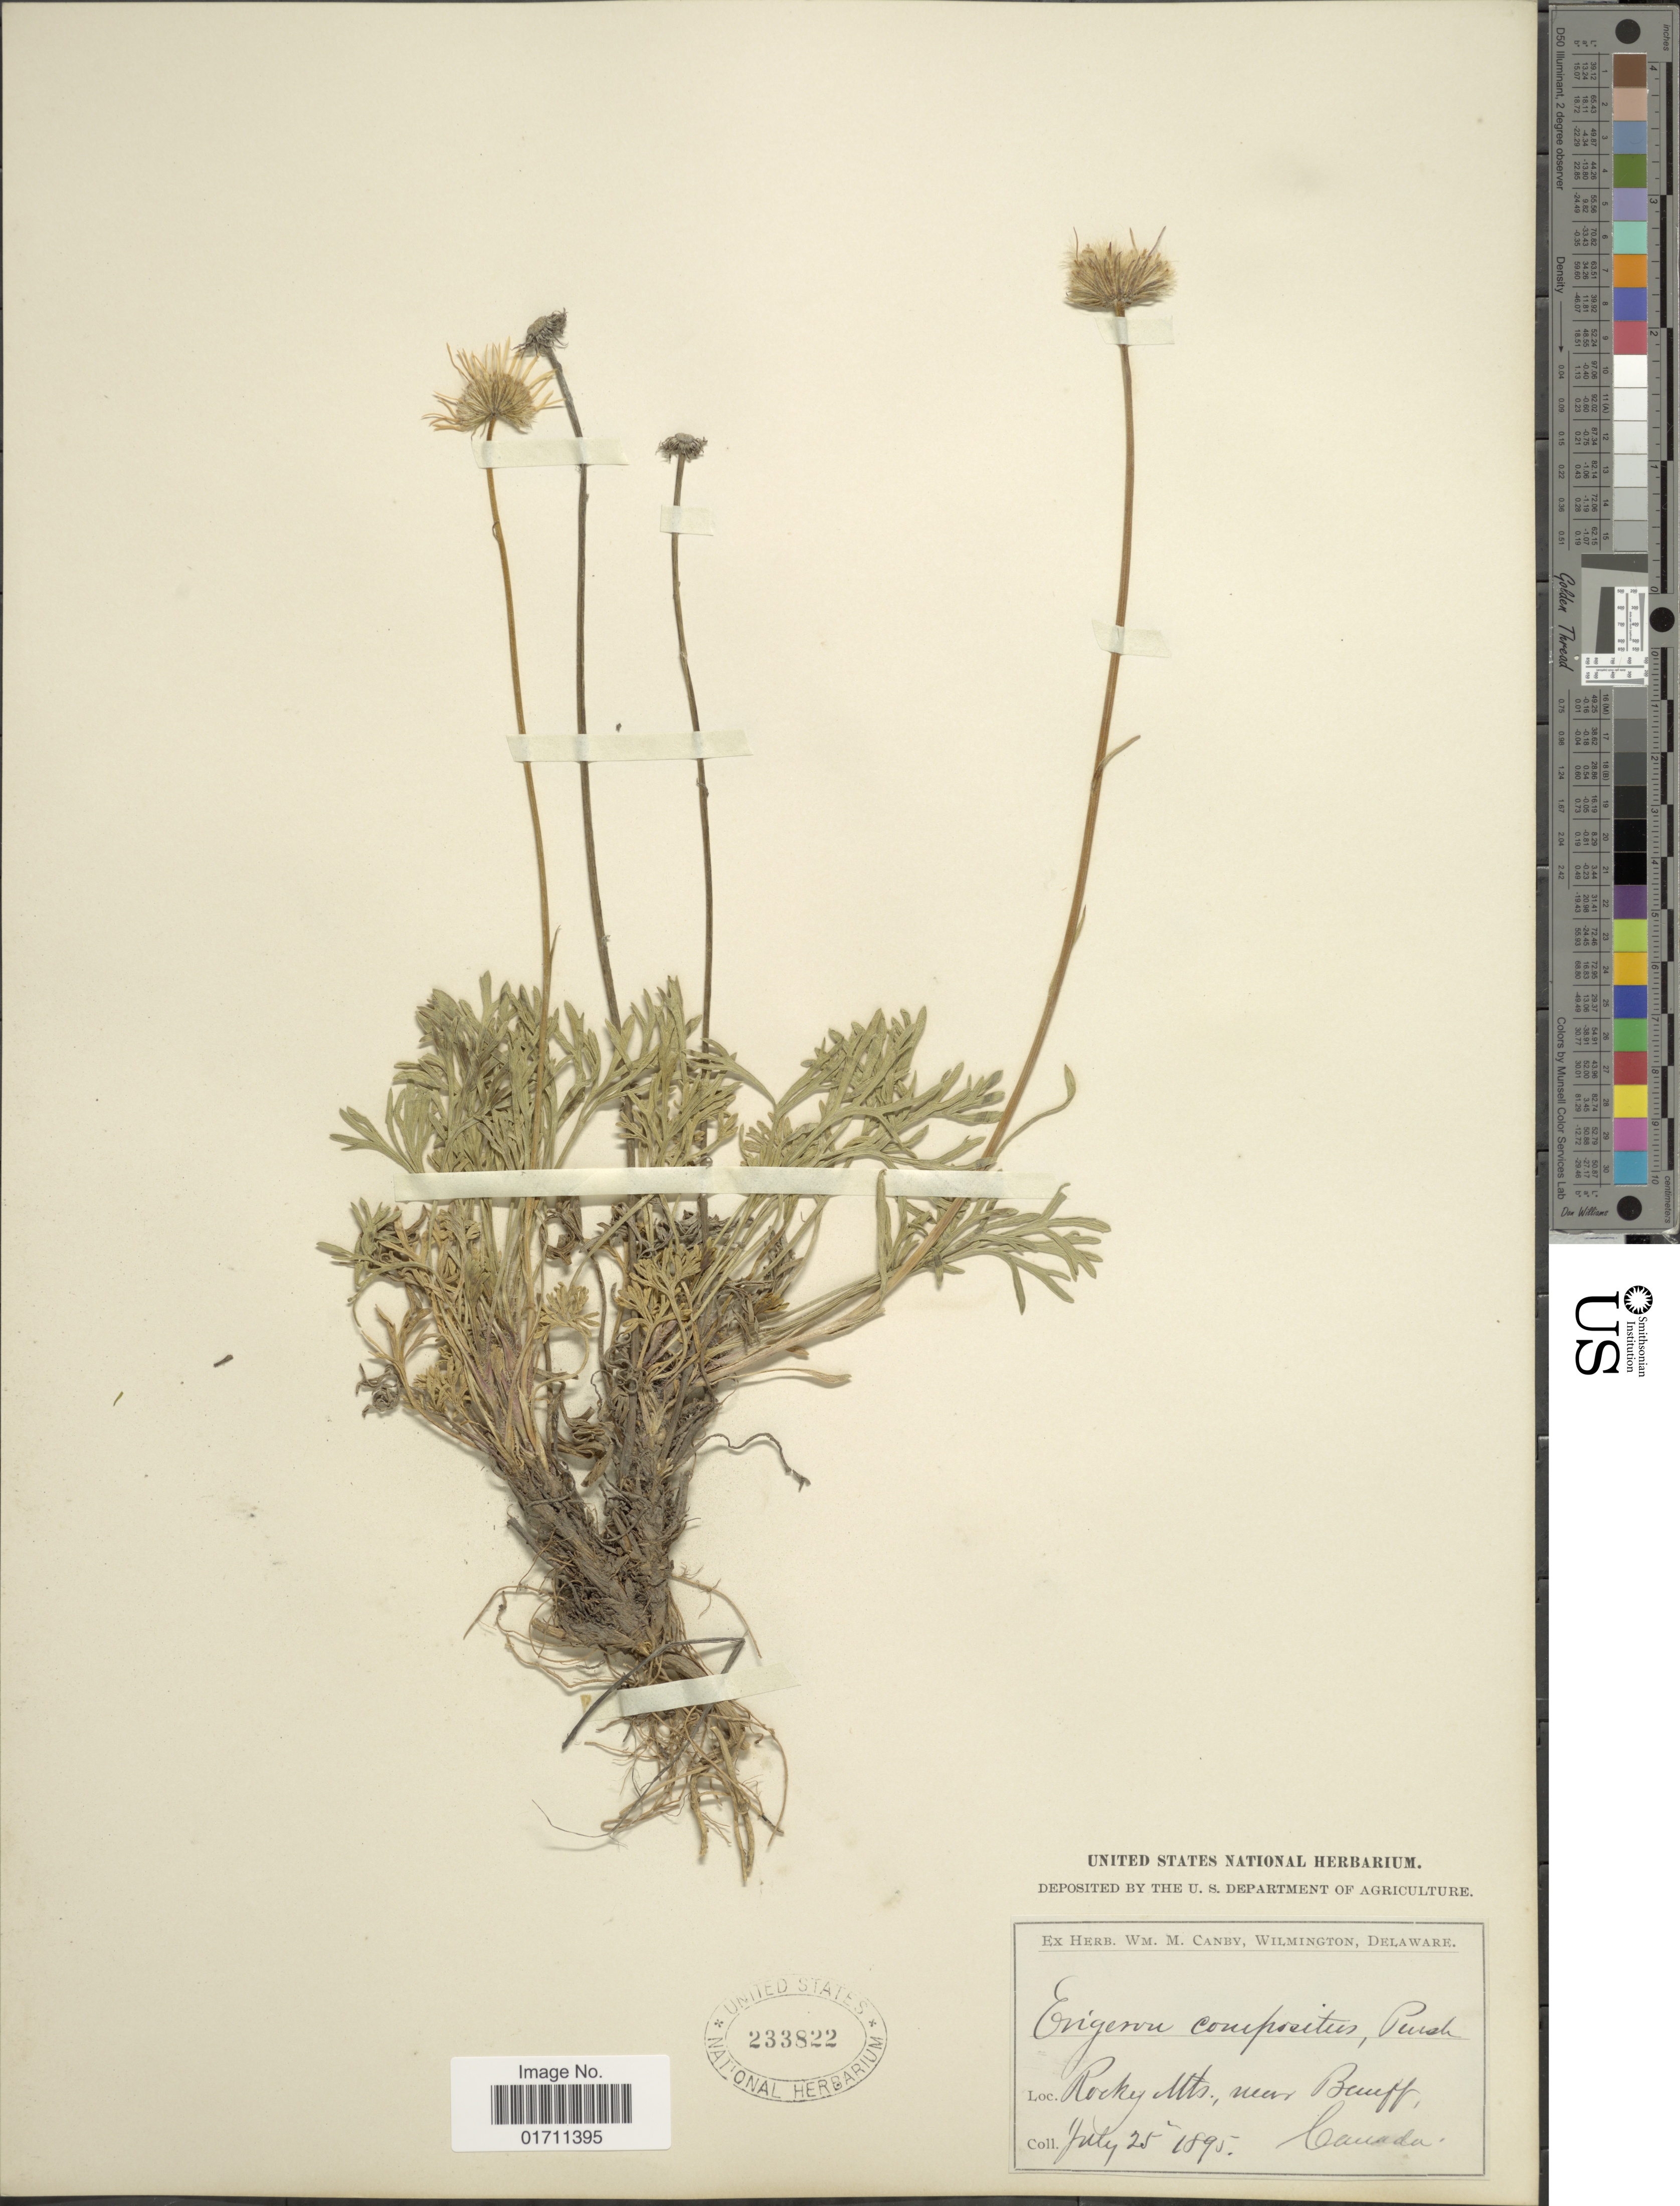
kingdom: Plantae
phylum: Tracheophyta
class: Magnoliopsida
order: Asterales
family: Asteraceae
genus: Erigeron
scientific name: Erigeron compositus var. glabratus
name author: Macoun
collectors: ex herb. W.M. Canby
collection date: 1895-07-25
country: Canada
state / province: Alberta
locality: Rocky Mts., near Banff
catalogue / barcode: US 233822